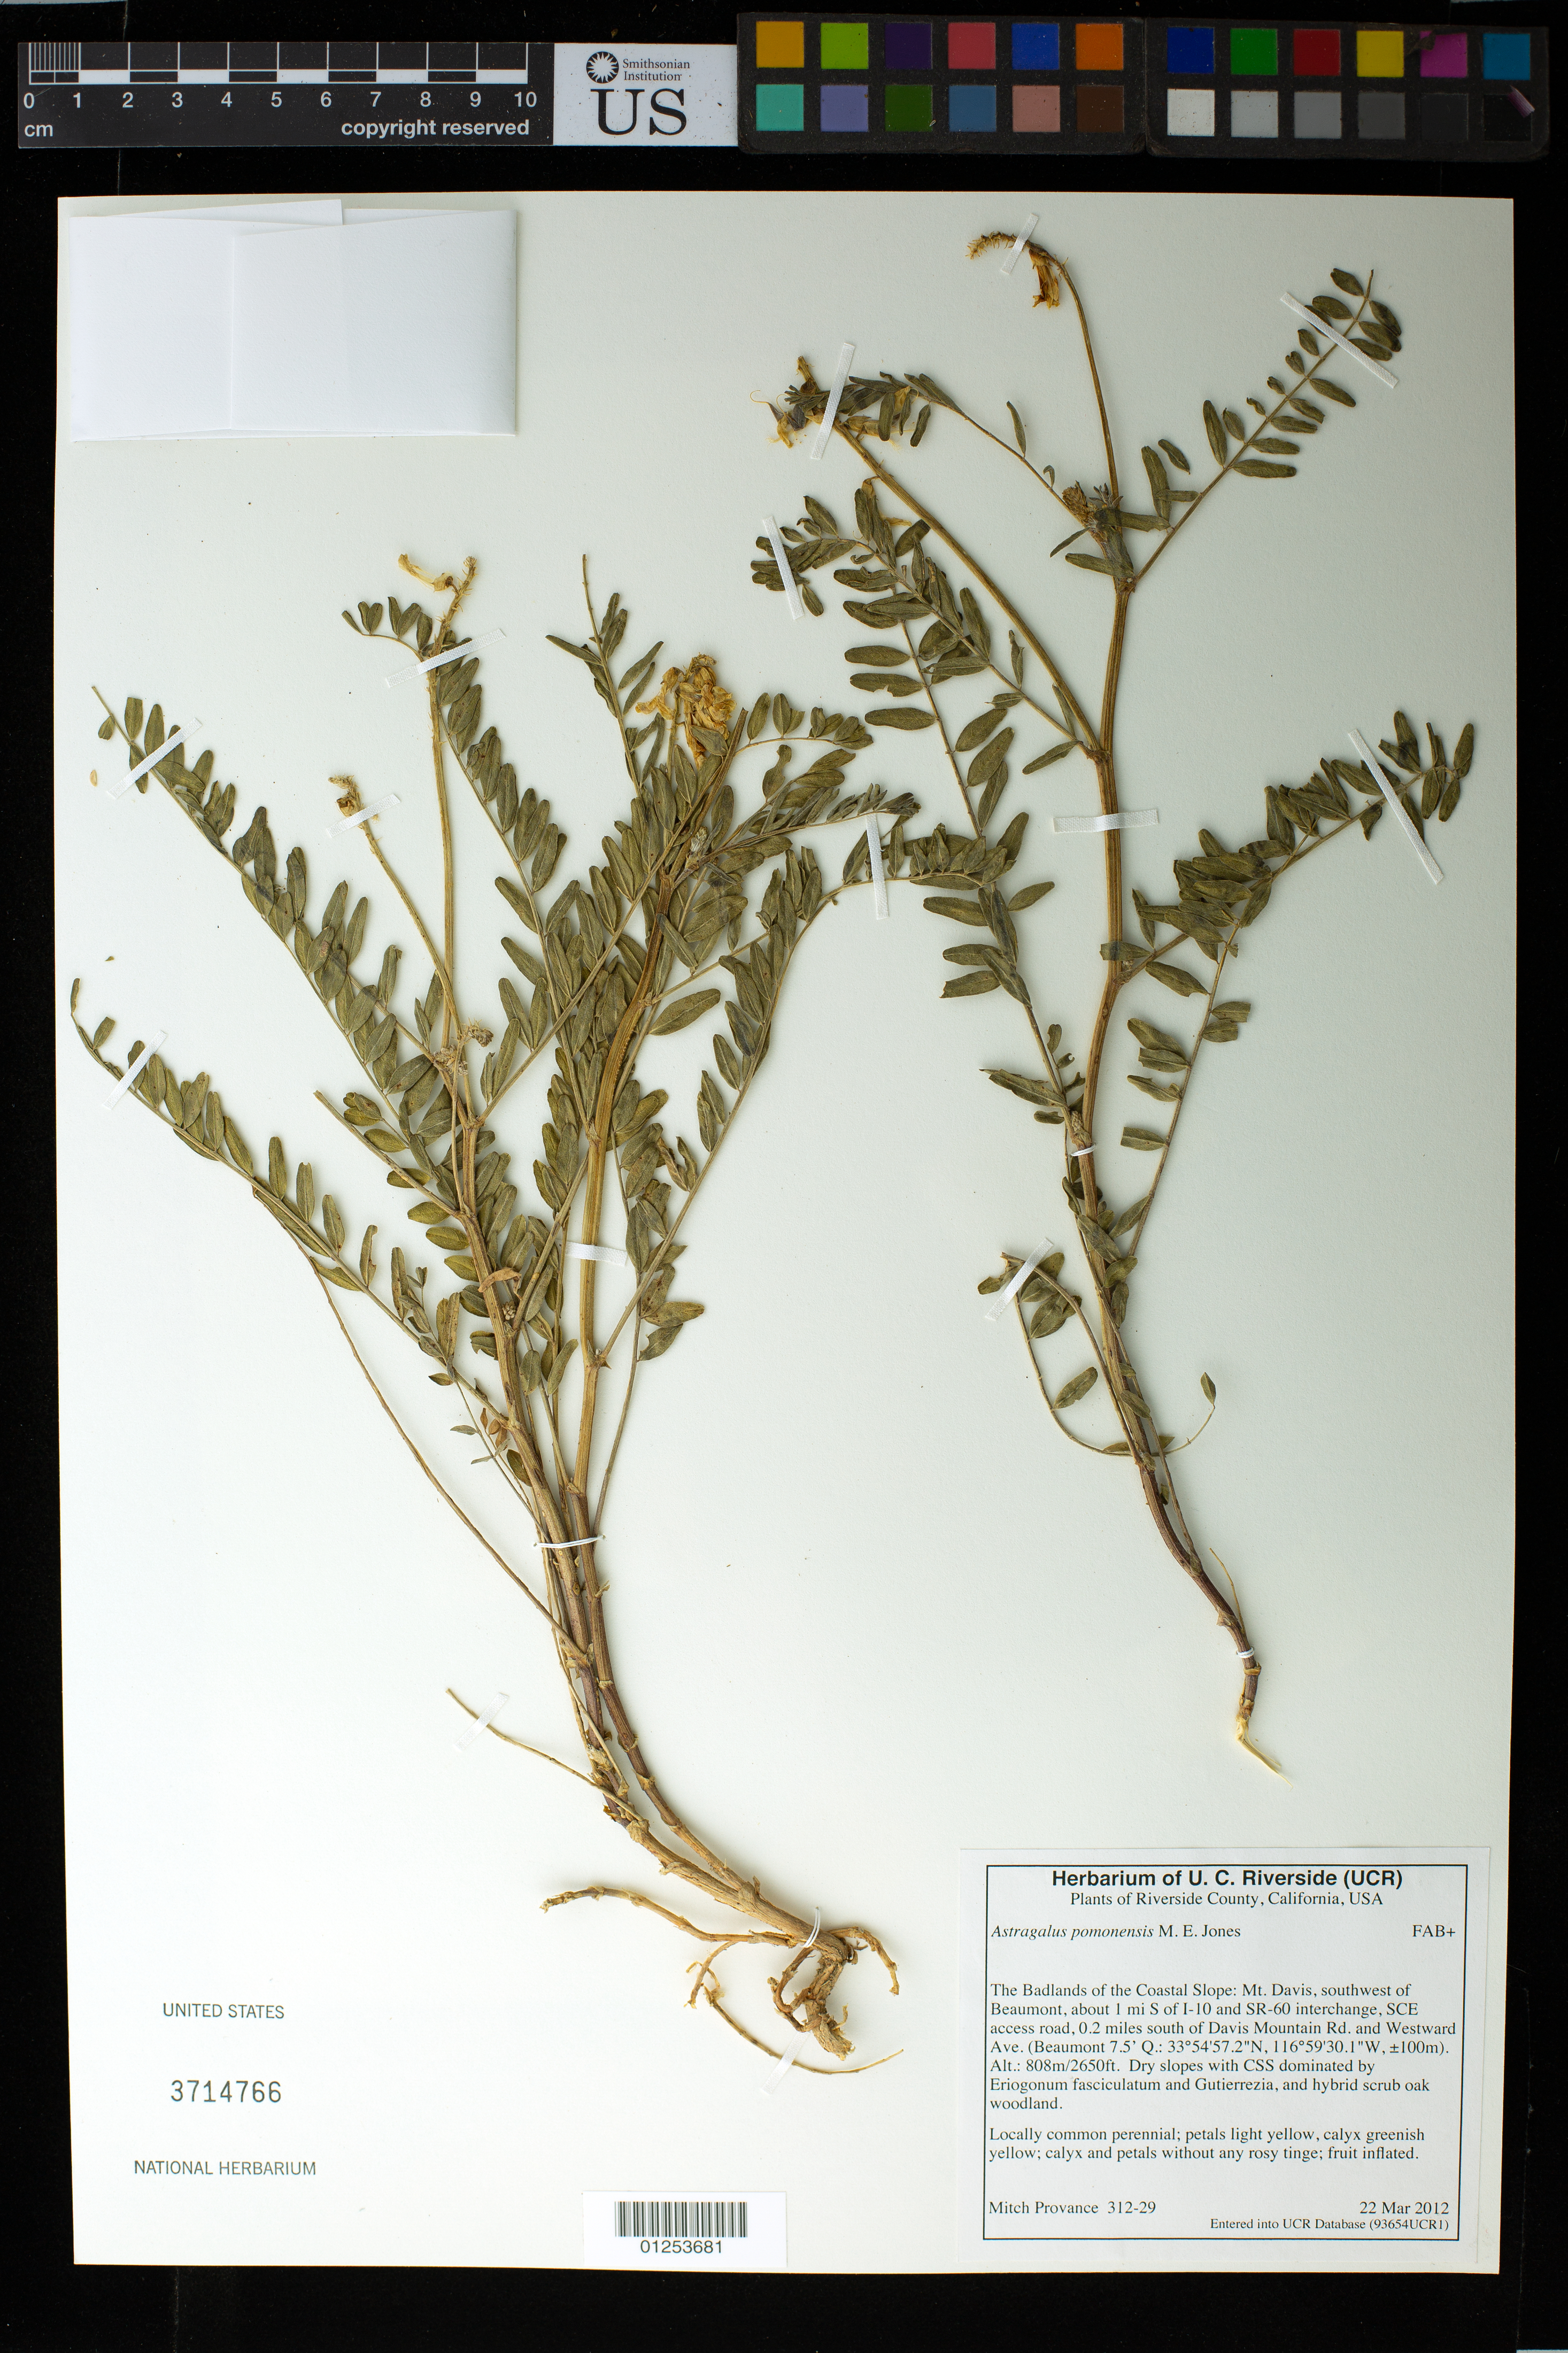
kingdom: Plantae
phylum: Tracheophyta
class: Magnoliopsida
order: Fabales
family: Fabaceae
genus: Astragalus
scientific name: Astragalus pomonensis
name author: M.E. Jones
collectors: M. Provance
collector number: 312-29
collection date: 2012-03-22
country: United States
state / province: California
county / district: Riverside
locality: The Badlands of the Coastal Slope: Mt. Davis, southwest of Beaumont, about 1 mi S of I-10 and SR-60 interchange, SCE access road, 0.2 miles south of Davis Mountain Rd. and Westward Ave. (Beaumont 7.5' Q) +/- 100 m.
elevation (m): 808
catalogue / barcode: US 3714766